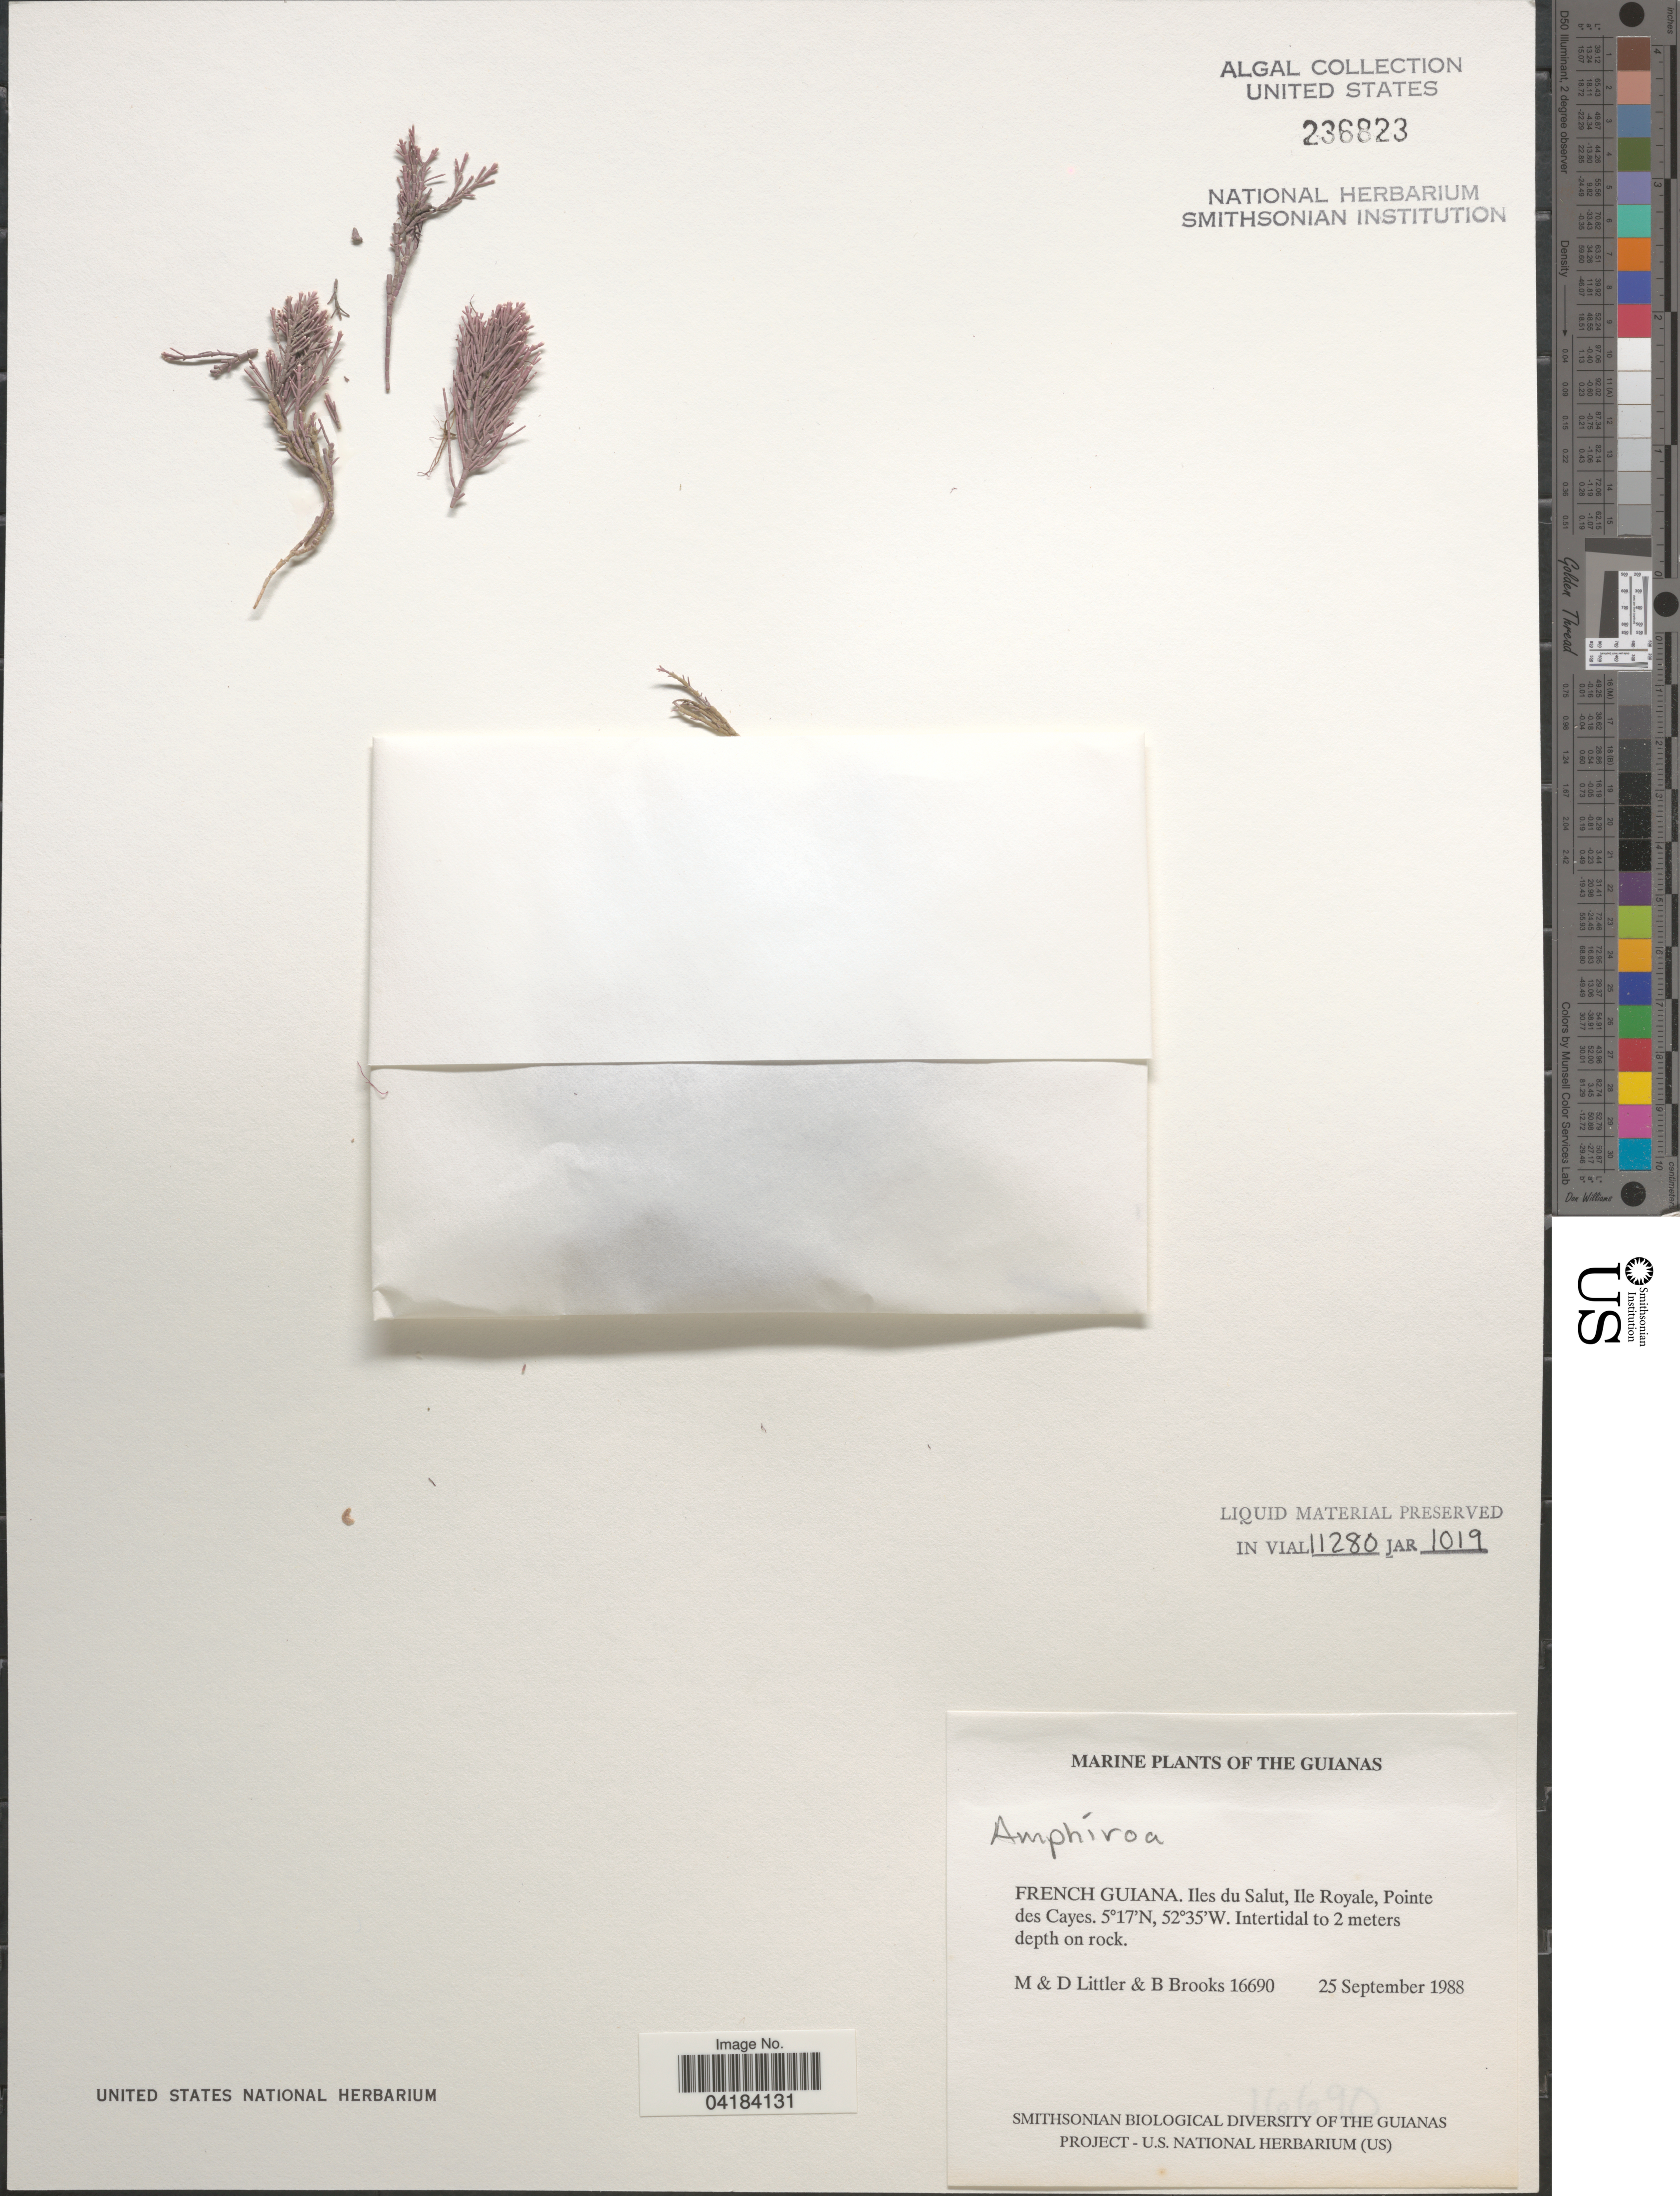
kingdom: Plantae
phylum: Rhodophyta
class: Florideophyceae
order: Corallinales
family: Lithophyllaceae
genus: Amphiroa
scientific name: Amphiroa sp.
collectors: M. Littler, D. S. Littler & B. Brooks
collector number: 16690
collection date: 1988-09-25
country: French Guiana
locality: The Guianas. Iles du Salut, Ile Royale, Pointe des Cayes.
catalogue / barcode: US 236823